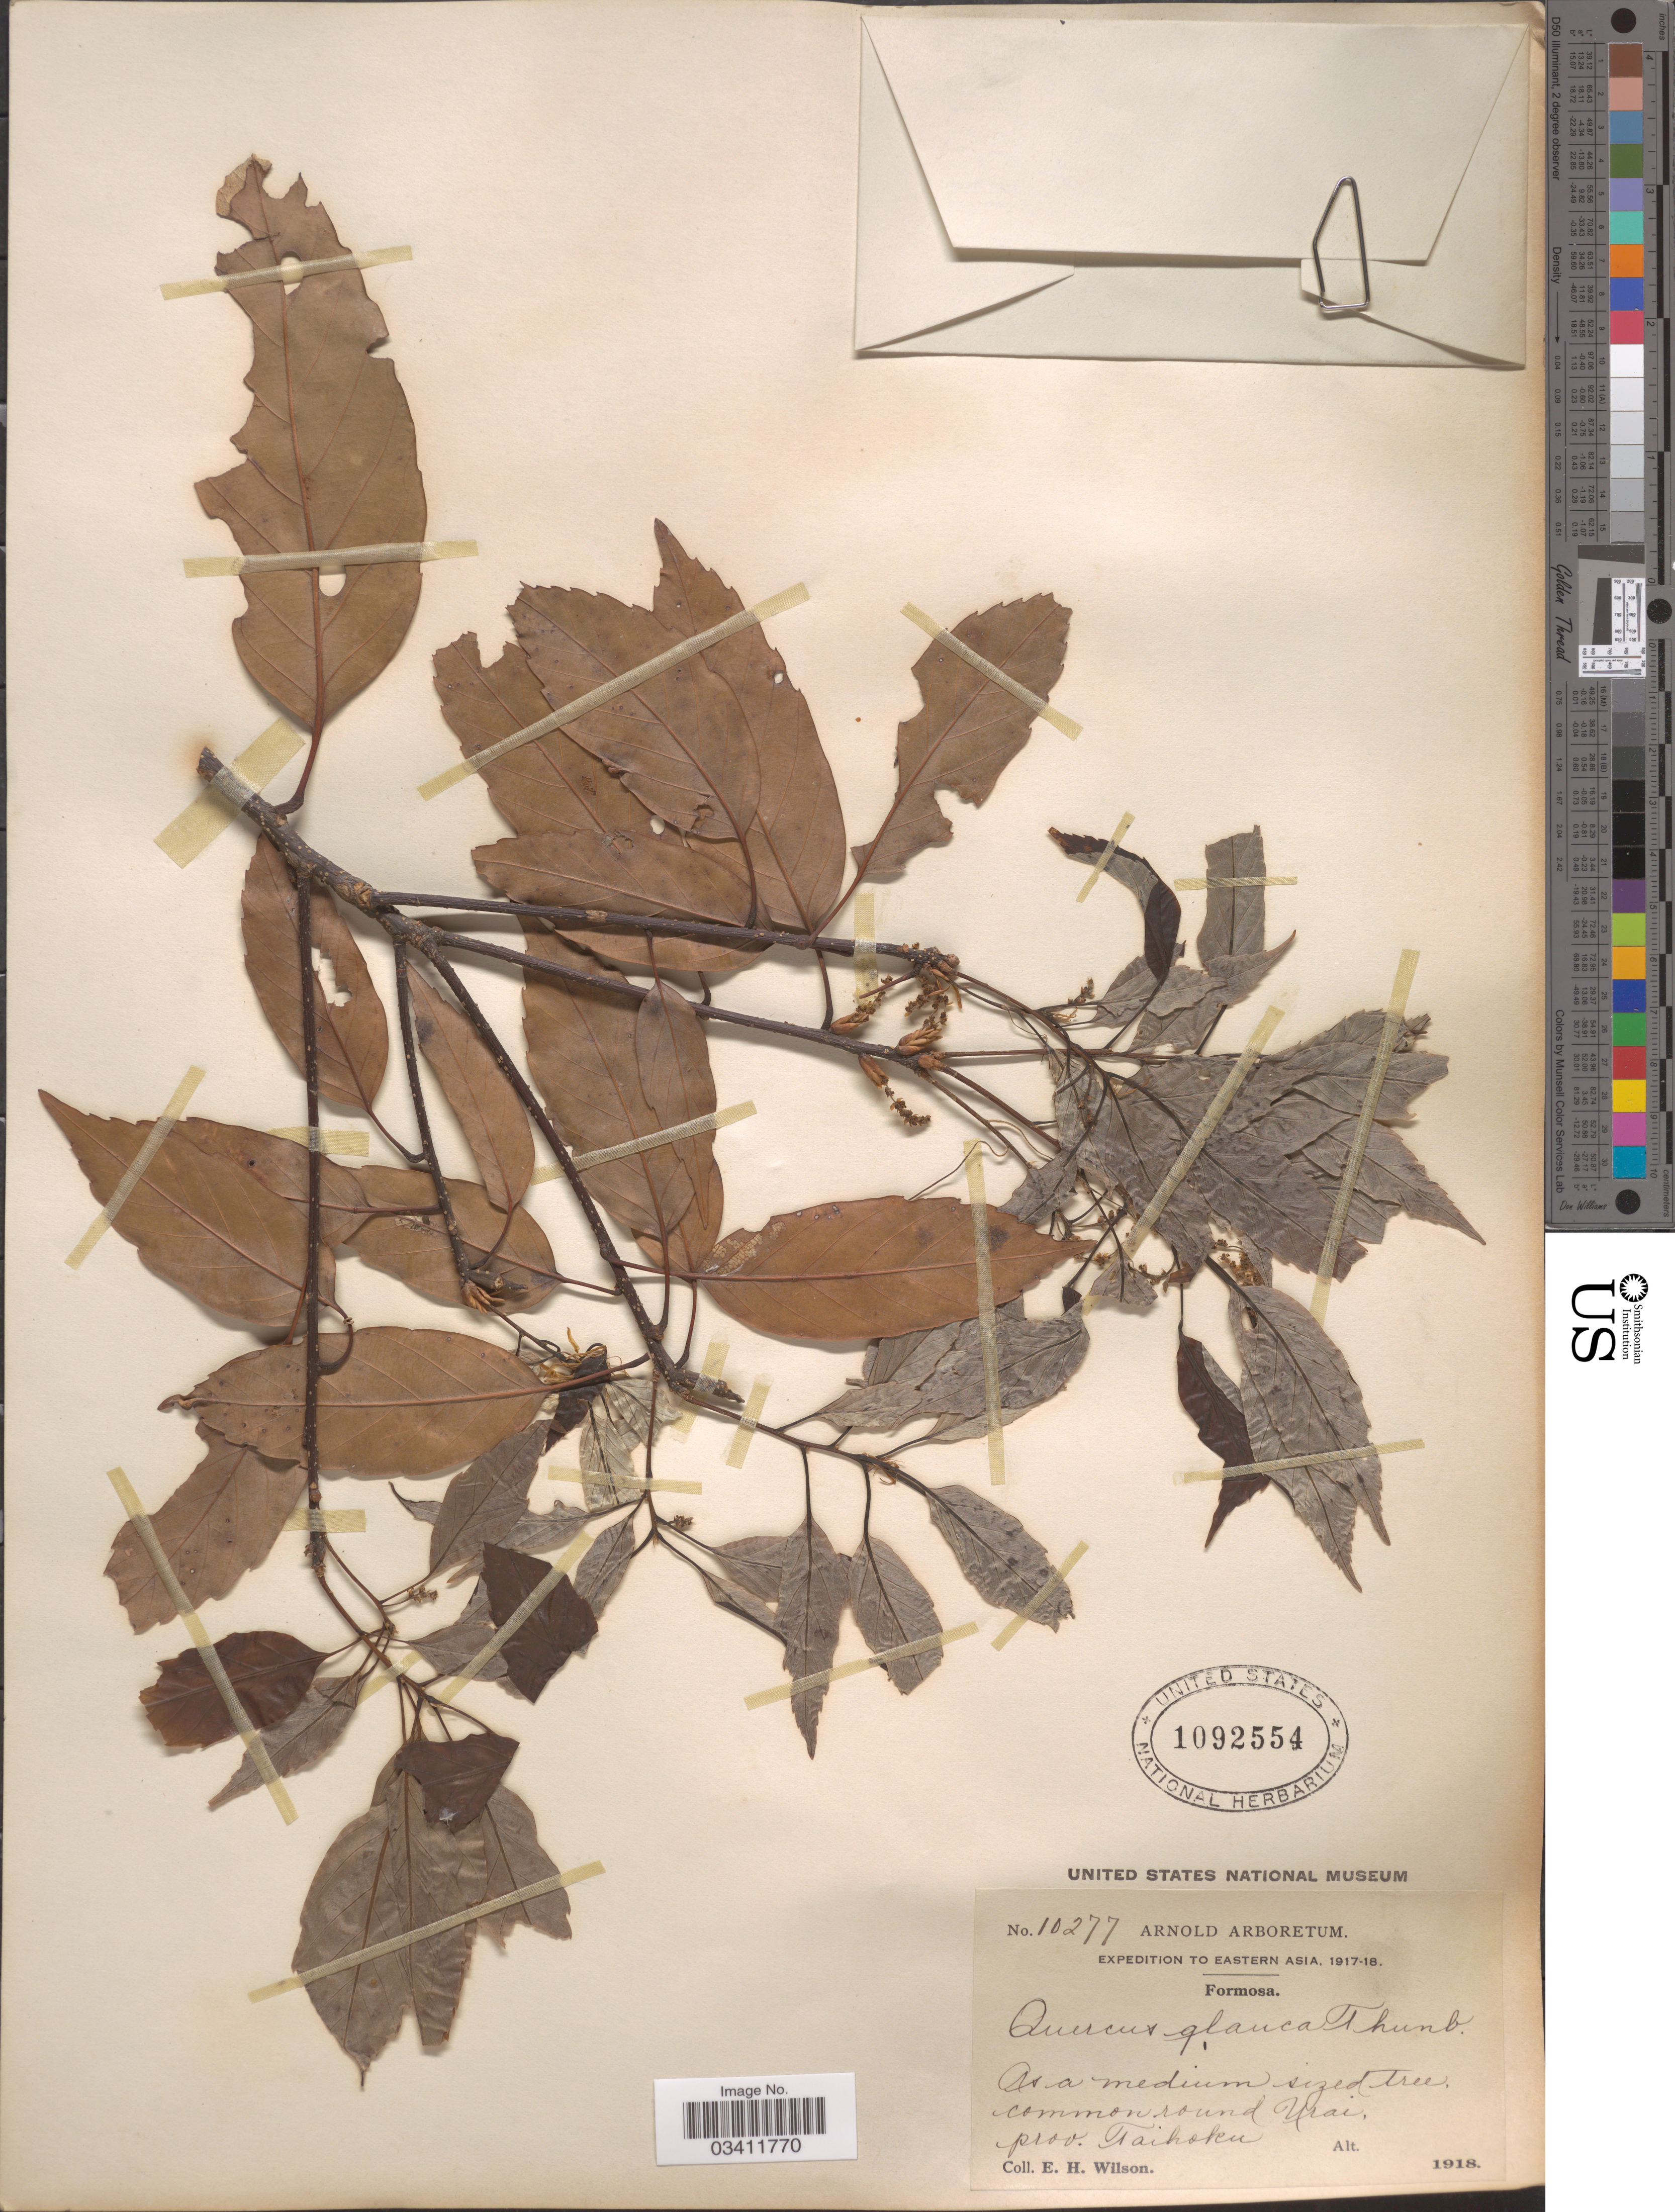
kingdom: Plantae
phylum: Tracheophyta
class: Magnoliopsida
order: Fagales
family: Fagaceae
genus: Quercus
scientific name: Quercus glauca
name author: Thunb.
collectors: E. Wilson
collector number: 10277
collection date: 1918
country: Taiwan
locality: Formosa. Round Urai, prov. Taihoku.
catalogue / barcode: US 1092554